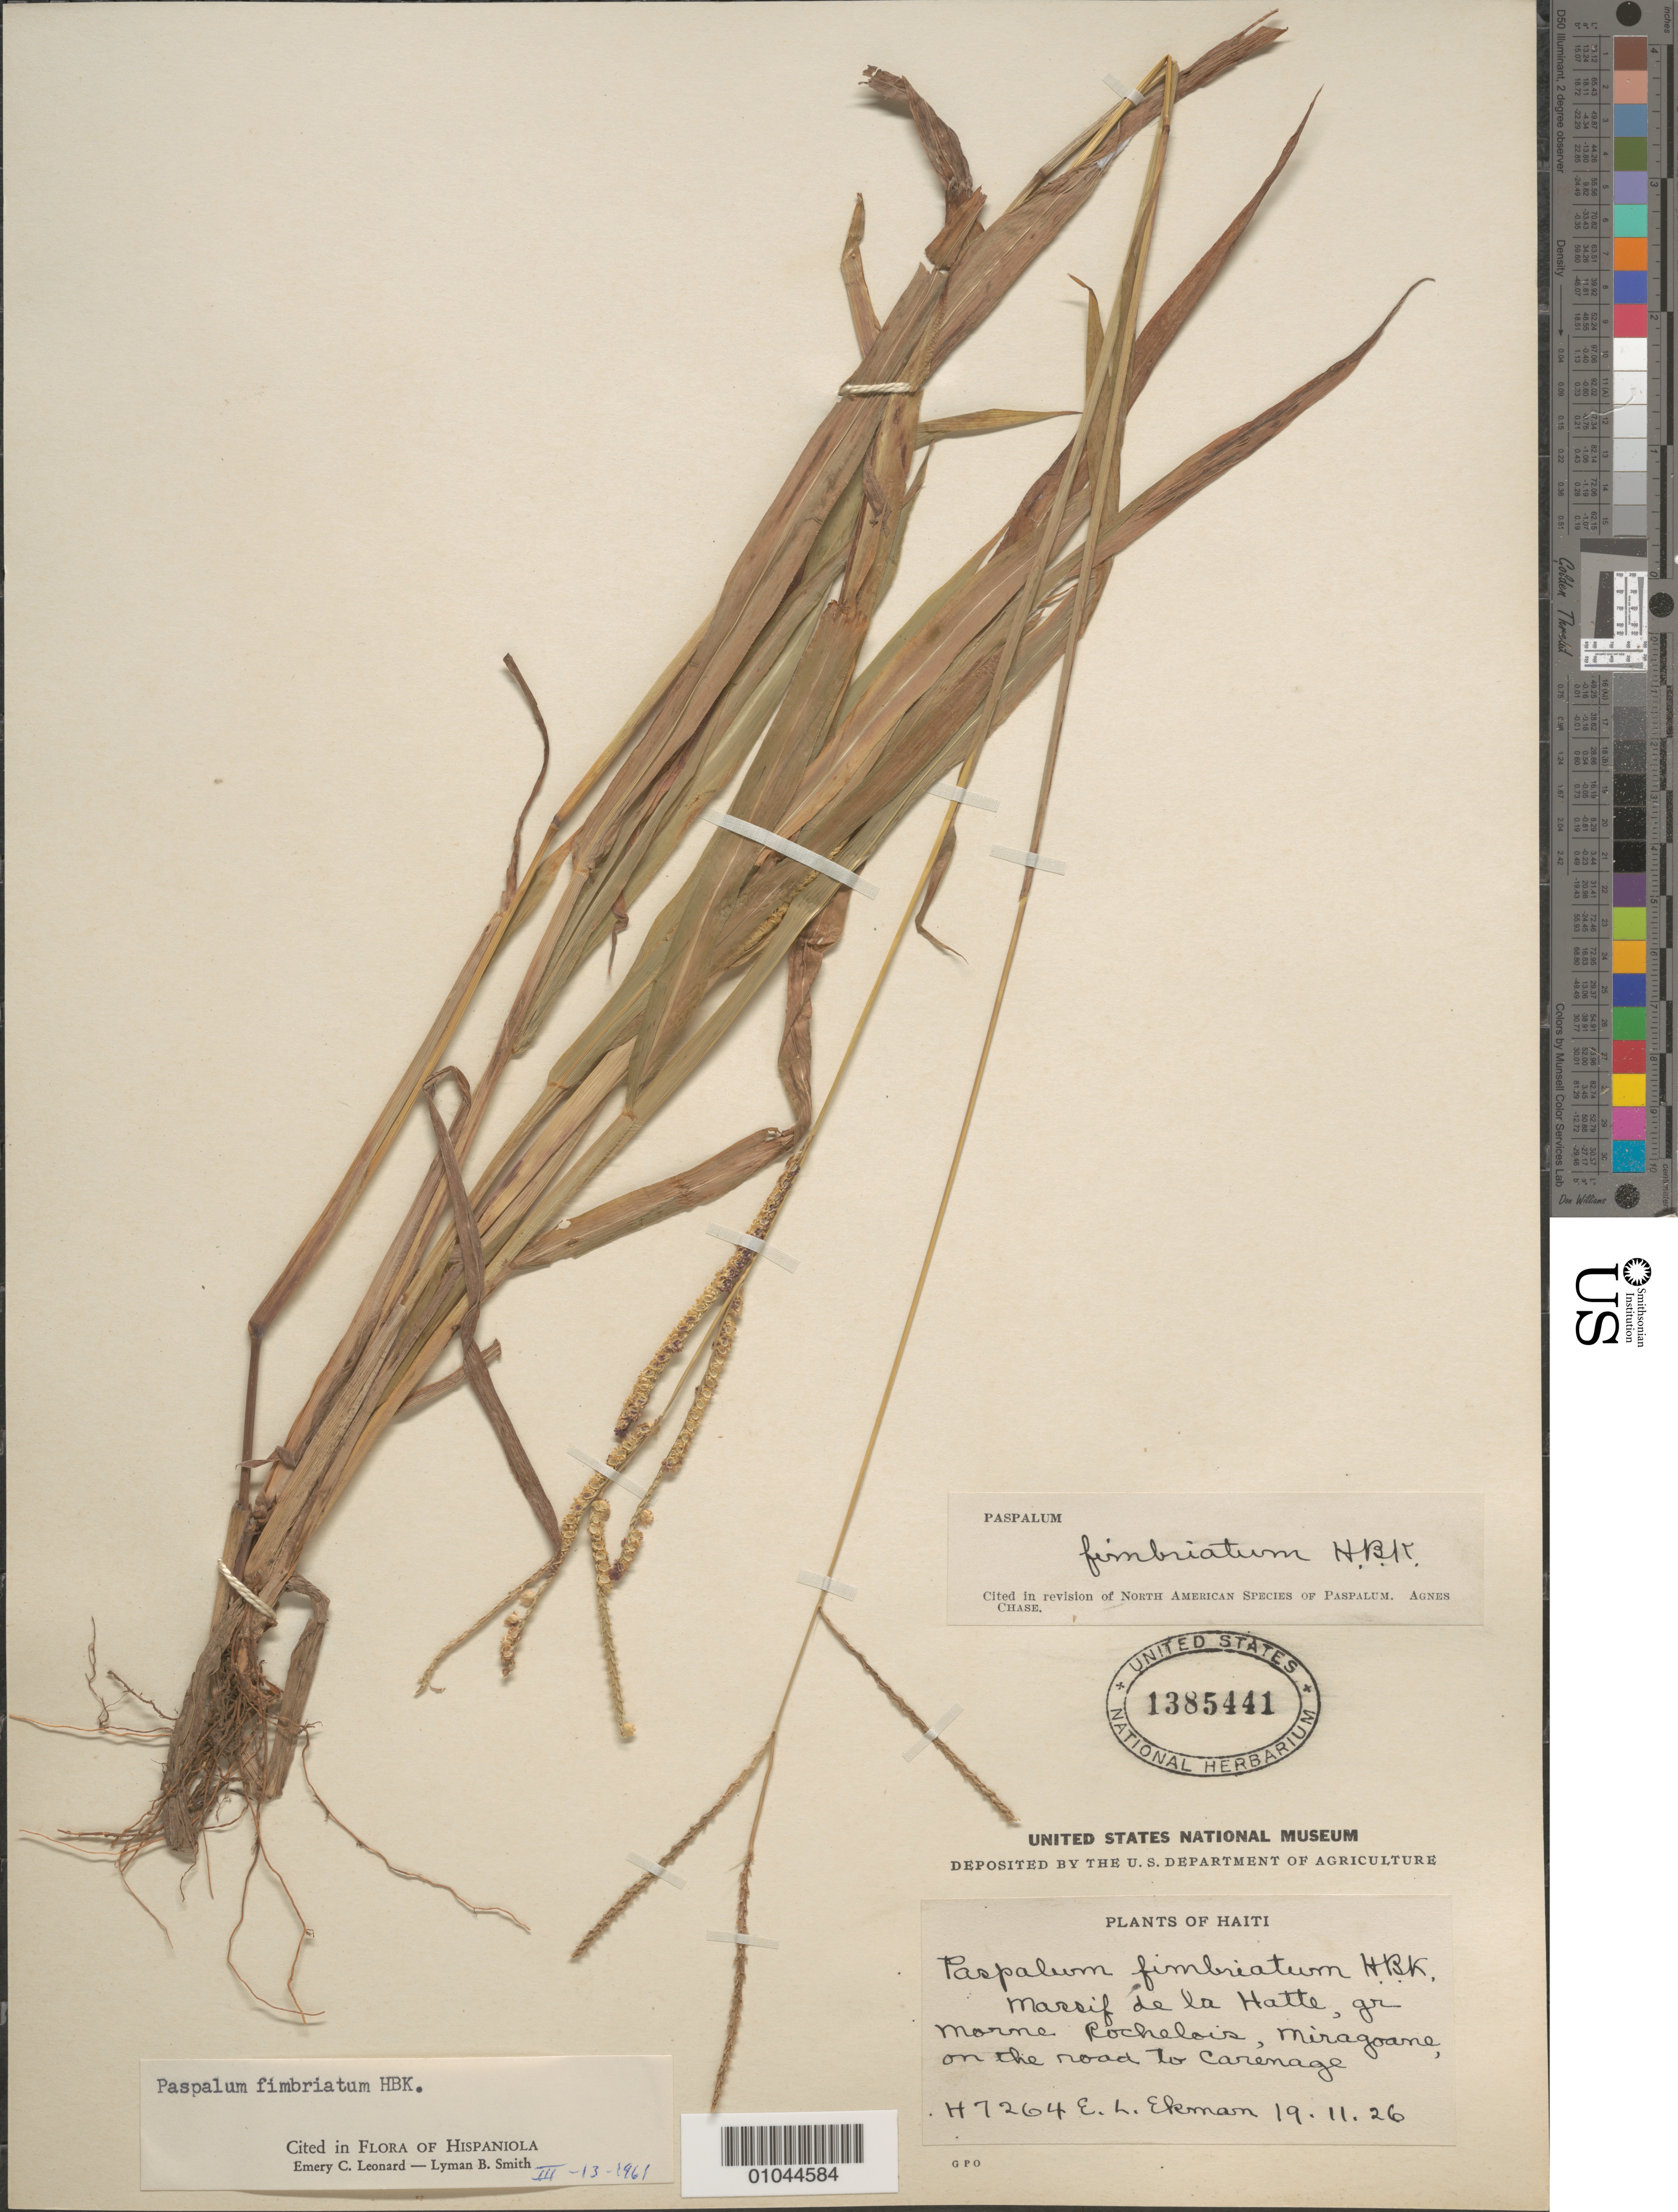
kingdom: Plantae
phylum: Tracheophyta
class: Liliopsida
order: Poales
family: Poaceae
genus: Paspalum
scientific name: Paspalum fimbriatum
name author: Kunth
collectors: E. L. Ekman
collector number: H 7264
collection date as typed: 19 Nov 1926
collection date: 1926-11-19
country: Haiti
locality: Massif de la Hatte, gr. Marne Rochelais, Miragoane, on the road to Carenage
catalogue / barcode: US 1385441